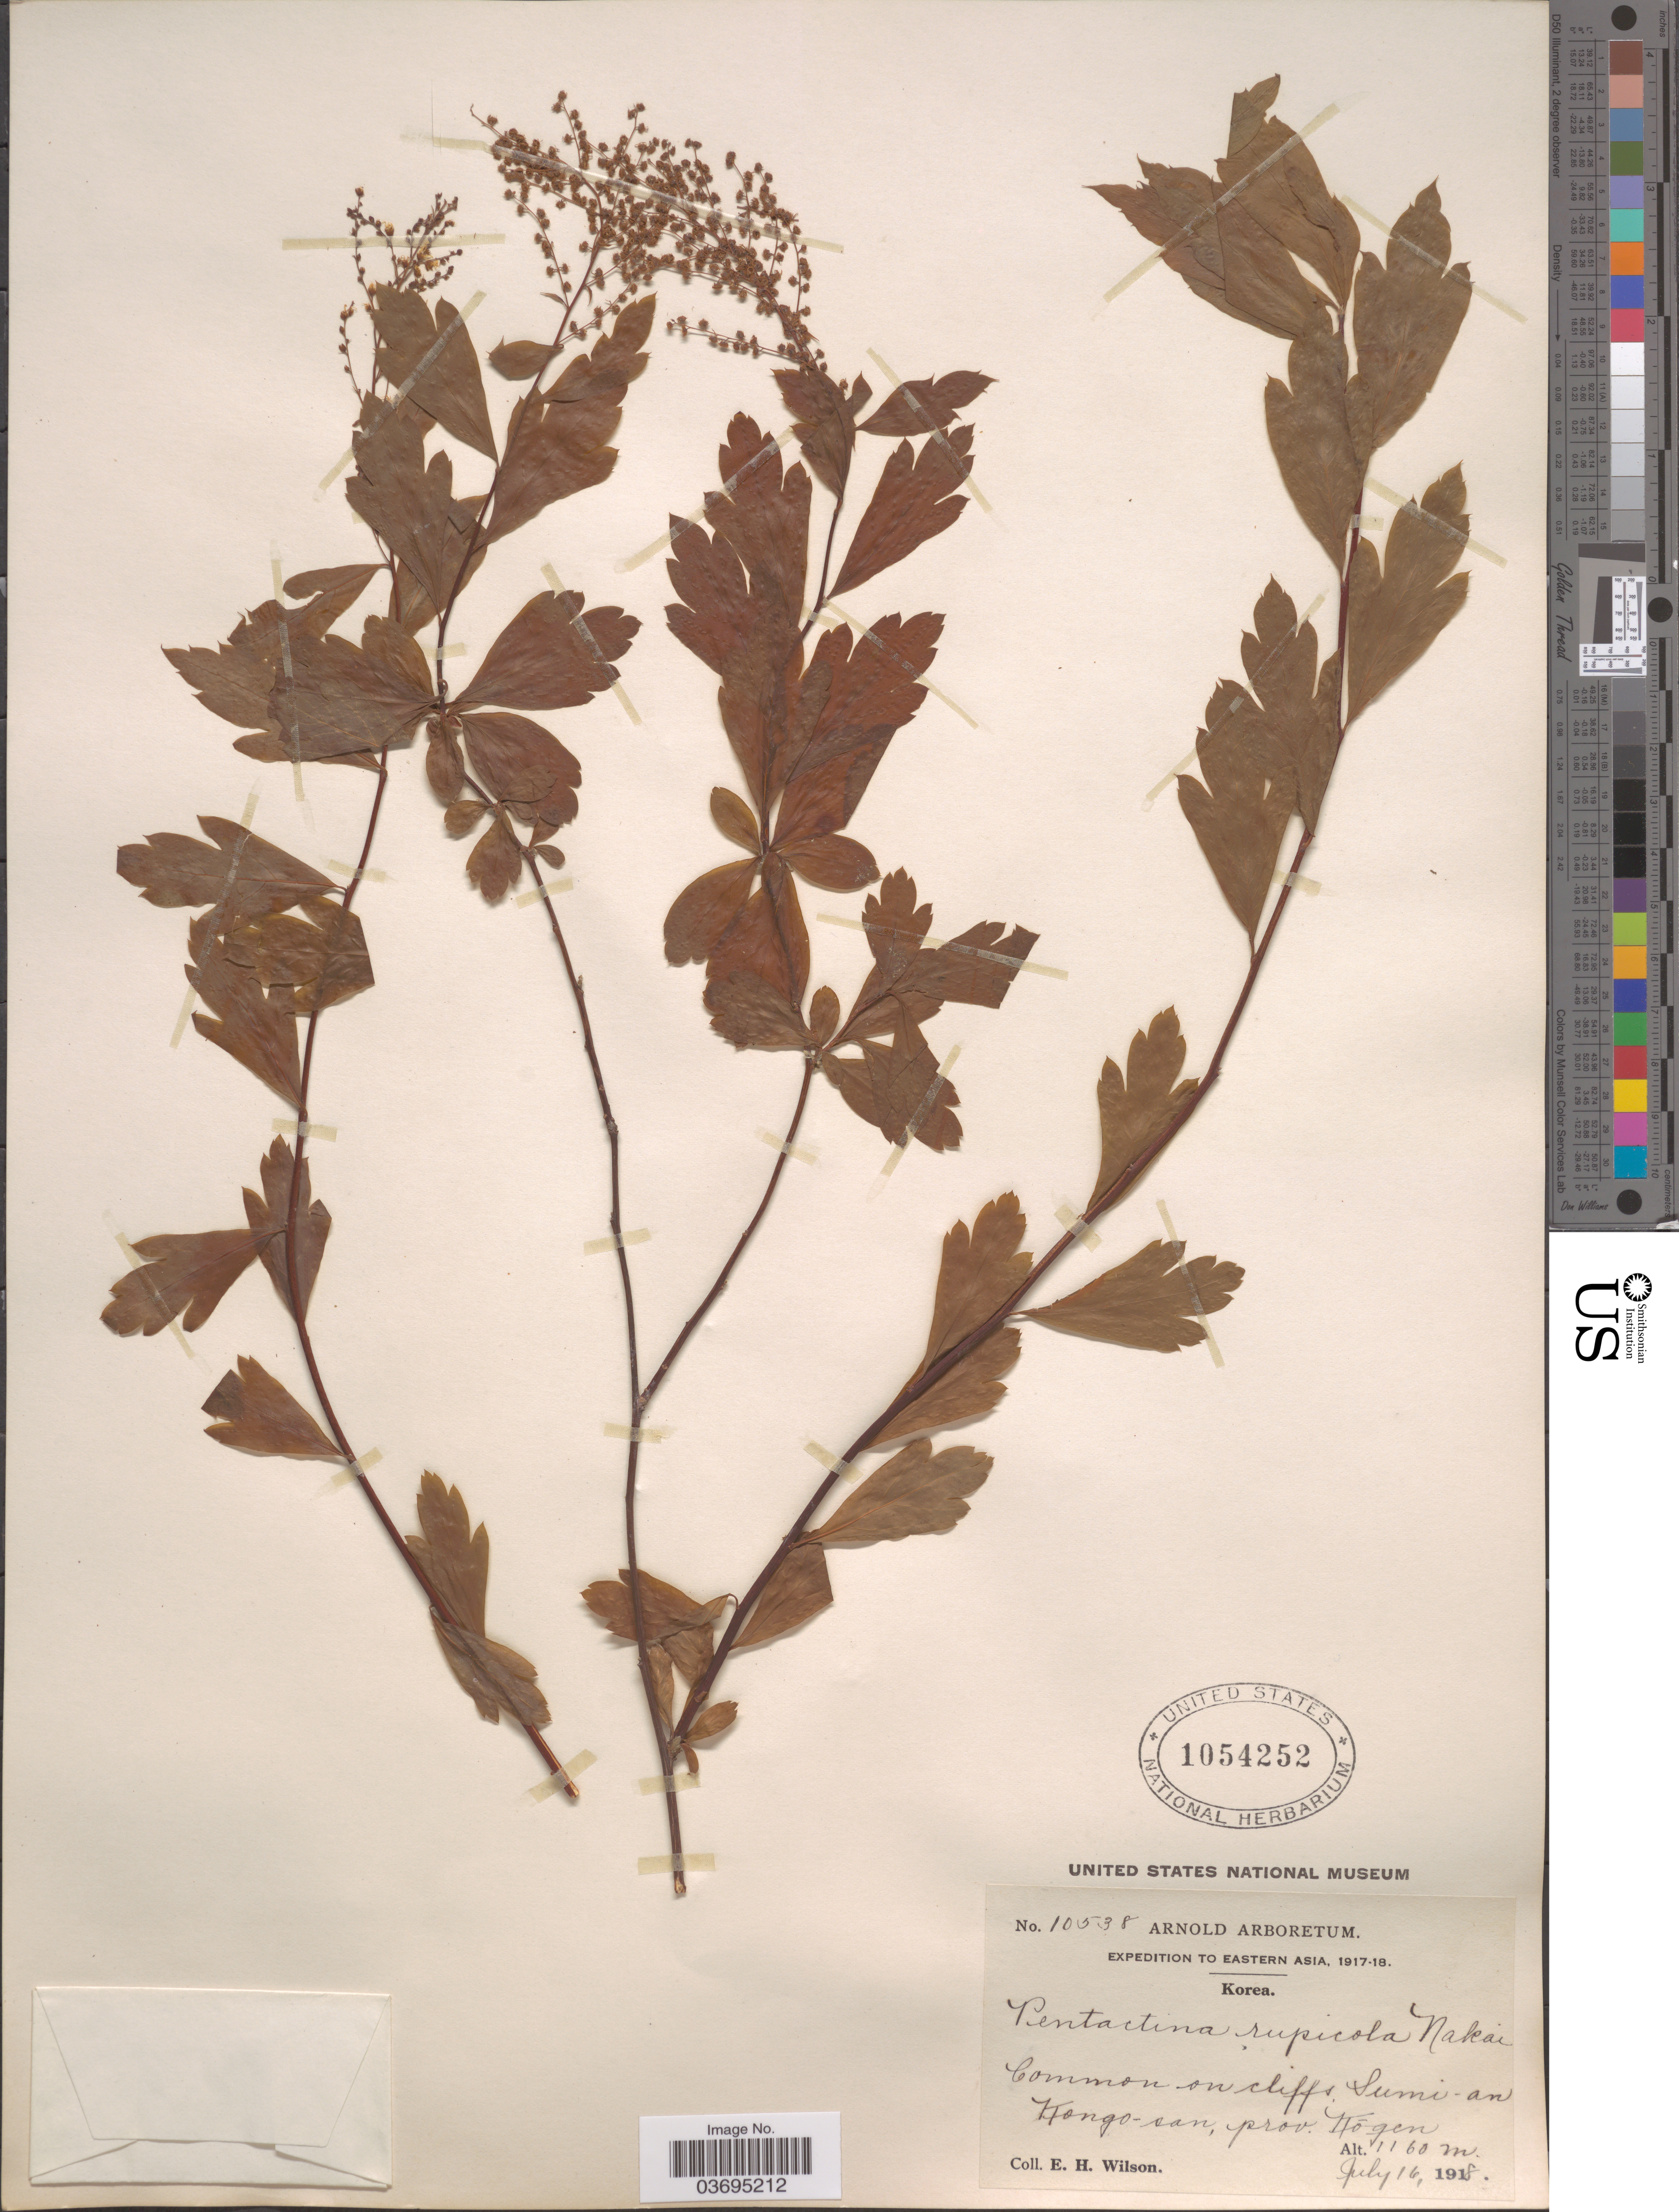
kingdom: Plantae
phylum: Tracheophyta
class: Magnoliopsida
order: Rosales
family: Rosaceae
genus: Pentactina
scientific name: Pentactina rupicola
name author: Nakai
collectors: E. Wilson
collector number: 10538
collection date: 1918-07-16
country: North Korea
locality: Eastern Asia. Sumi-an, Kongo-san, prov. Kōgen.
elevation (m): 1160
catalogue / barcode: US 1054252